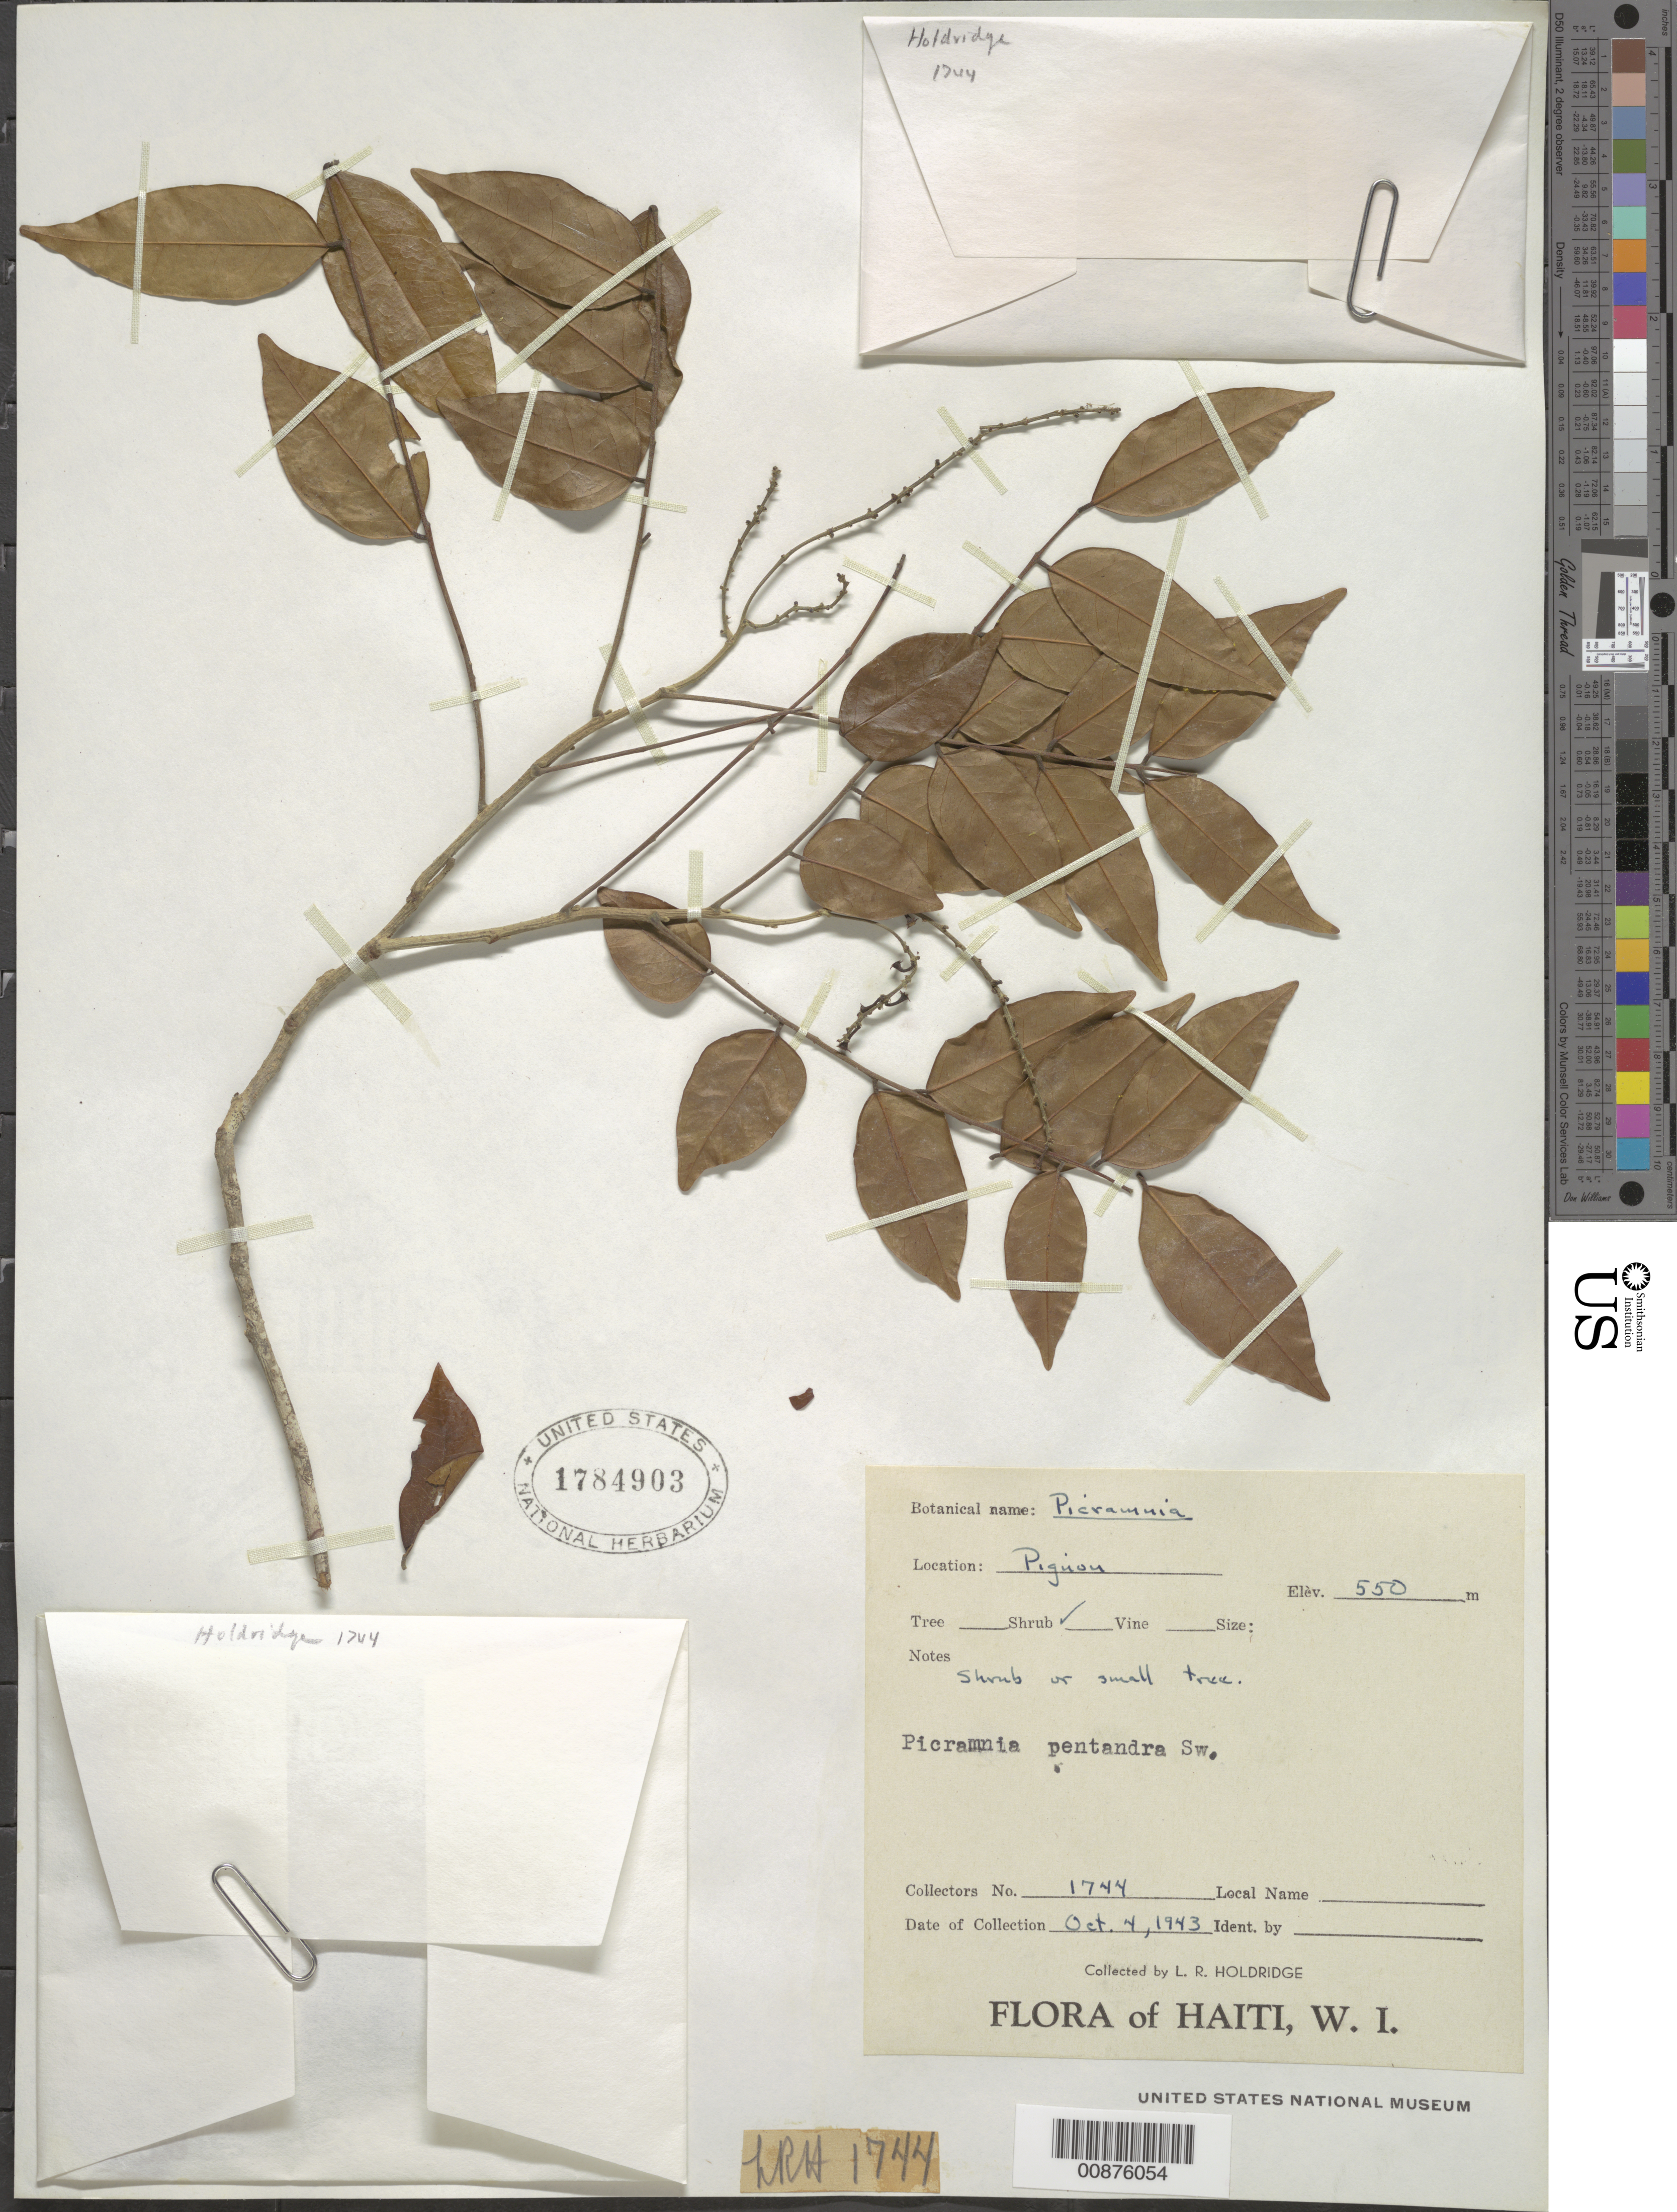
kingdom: Plantae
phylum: Tracheophyta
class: Magnoliopsida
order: Picramniales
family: Picramniaceae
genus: Picramnia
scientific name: Picramnia pentandra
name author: Sw.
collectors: L. Holdridge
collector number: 1744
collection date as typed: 04 Oct 1943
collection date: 1943-10-04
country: Haiti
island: Hispaniola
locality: Pignon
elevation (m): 550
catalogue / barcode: US 1784903